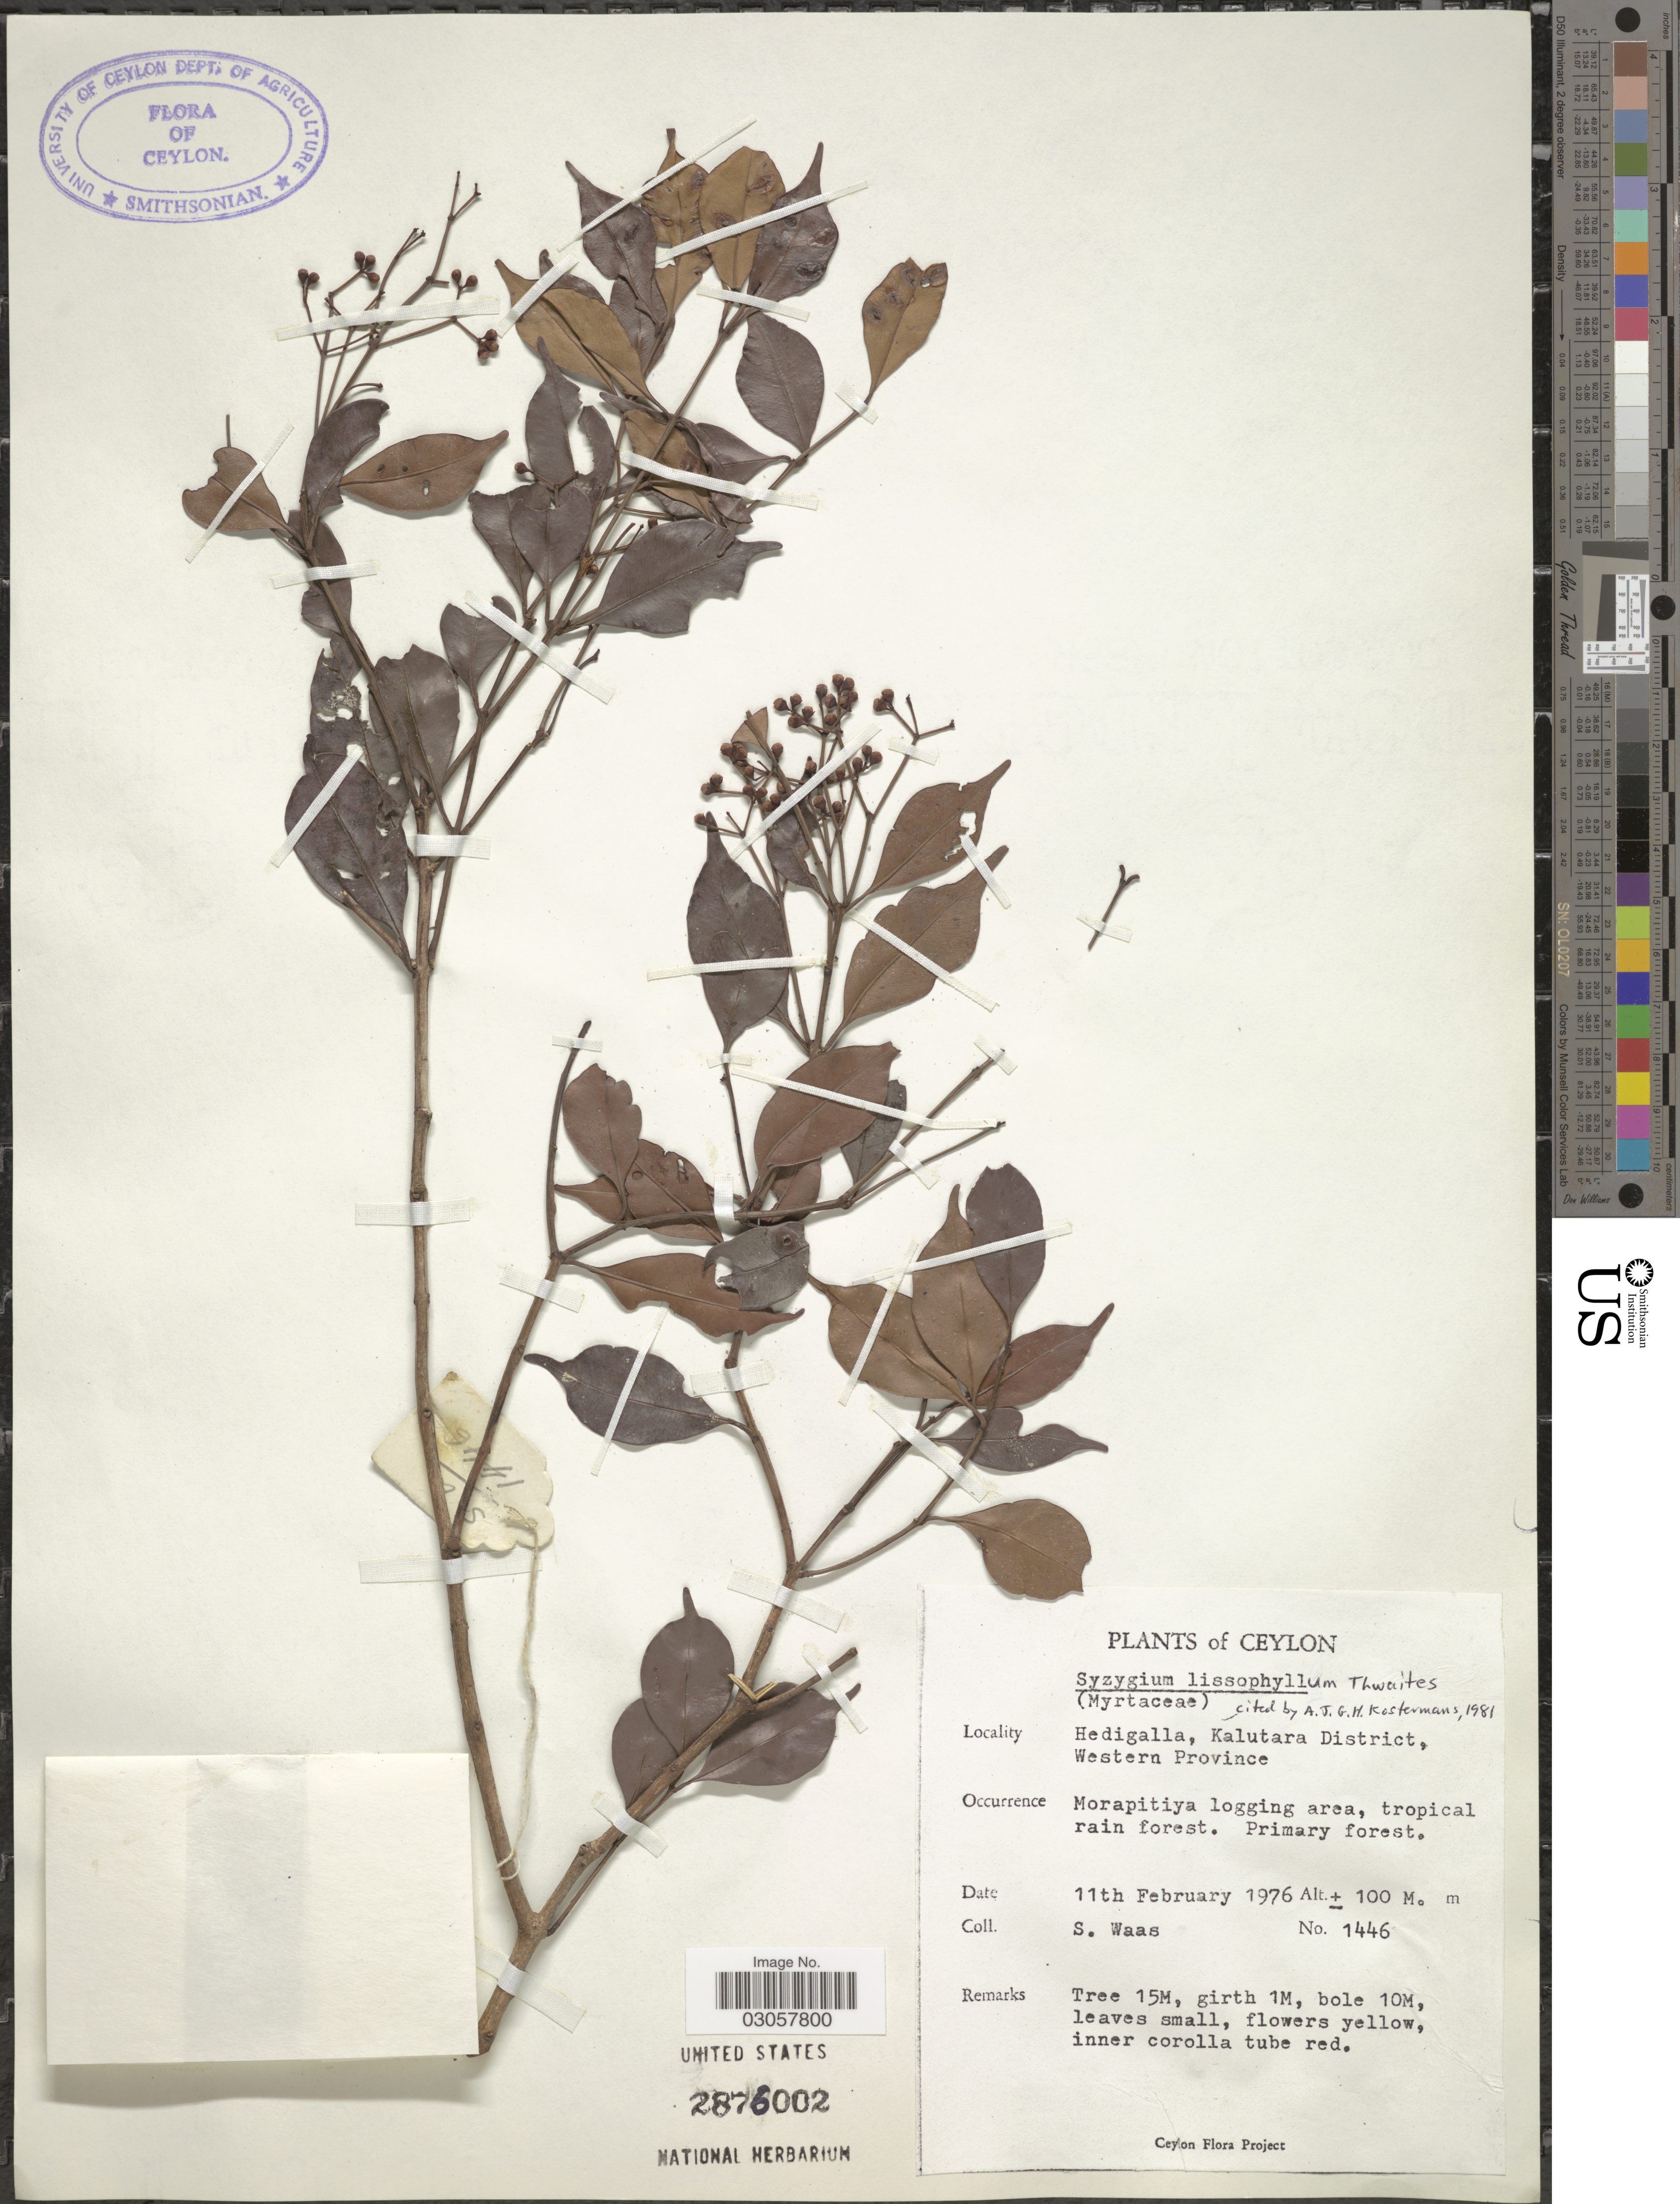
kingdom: Plantae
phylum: Tracheophyta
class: Magnoliopsida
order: Myrtales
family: Myrtaceae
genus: Syzygium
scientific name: Syzygium lissophyllum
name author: Thwaites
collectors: S. Waas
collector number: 1446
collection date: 1976-02-11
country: Sri Lanka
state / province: Western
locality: Ceylon. Hedigalla, Kalutara District.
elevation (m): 100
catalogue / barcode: US 2876002